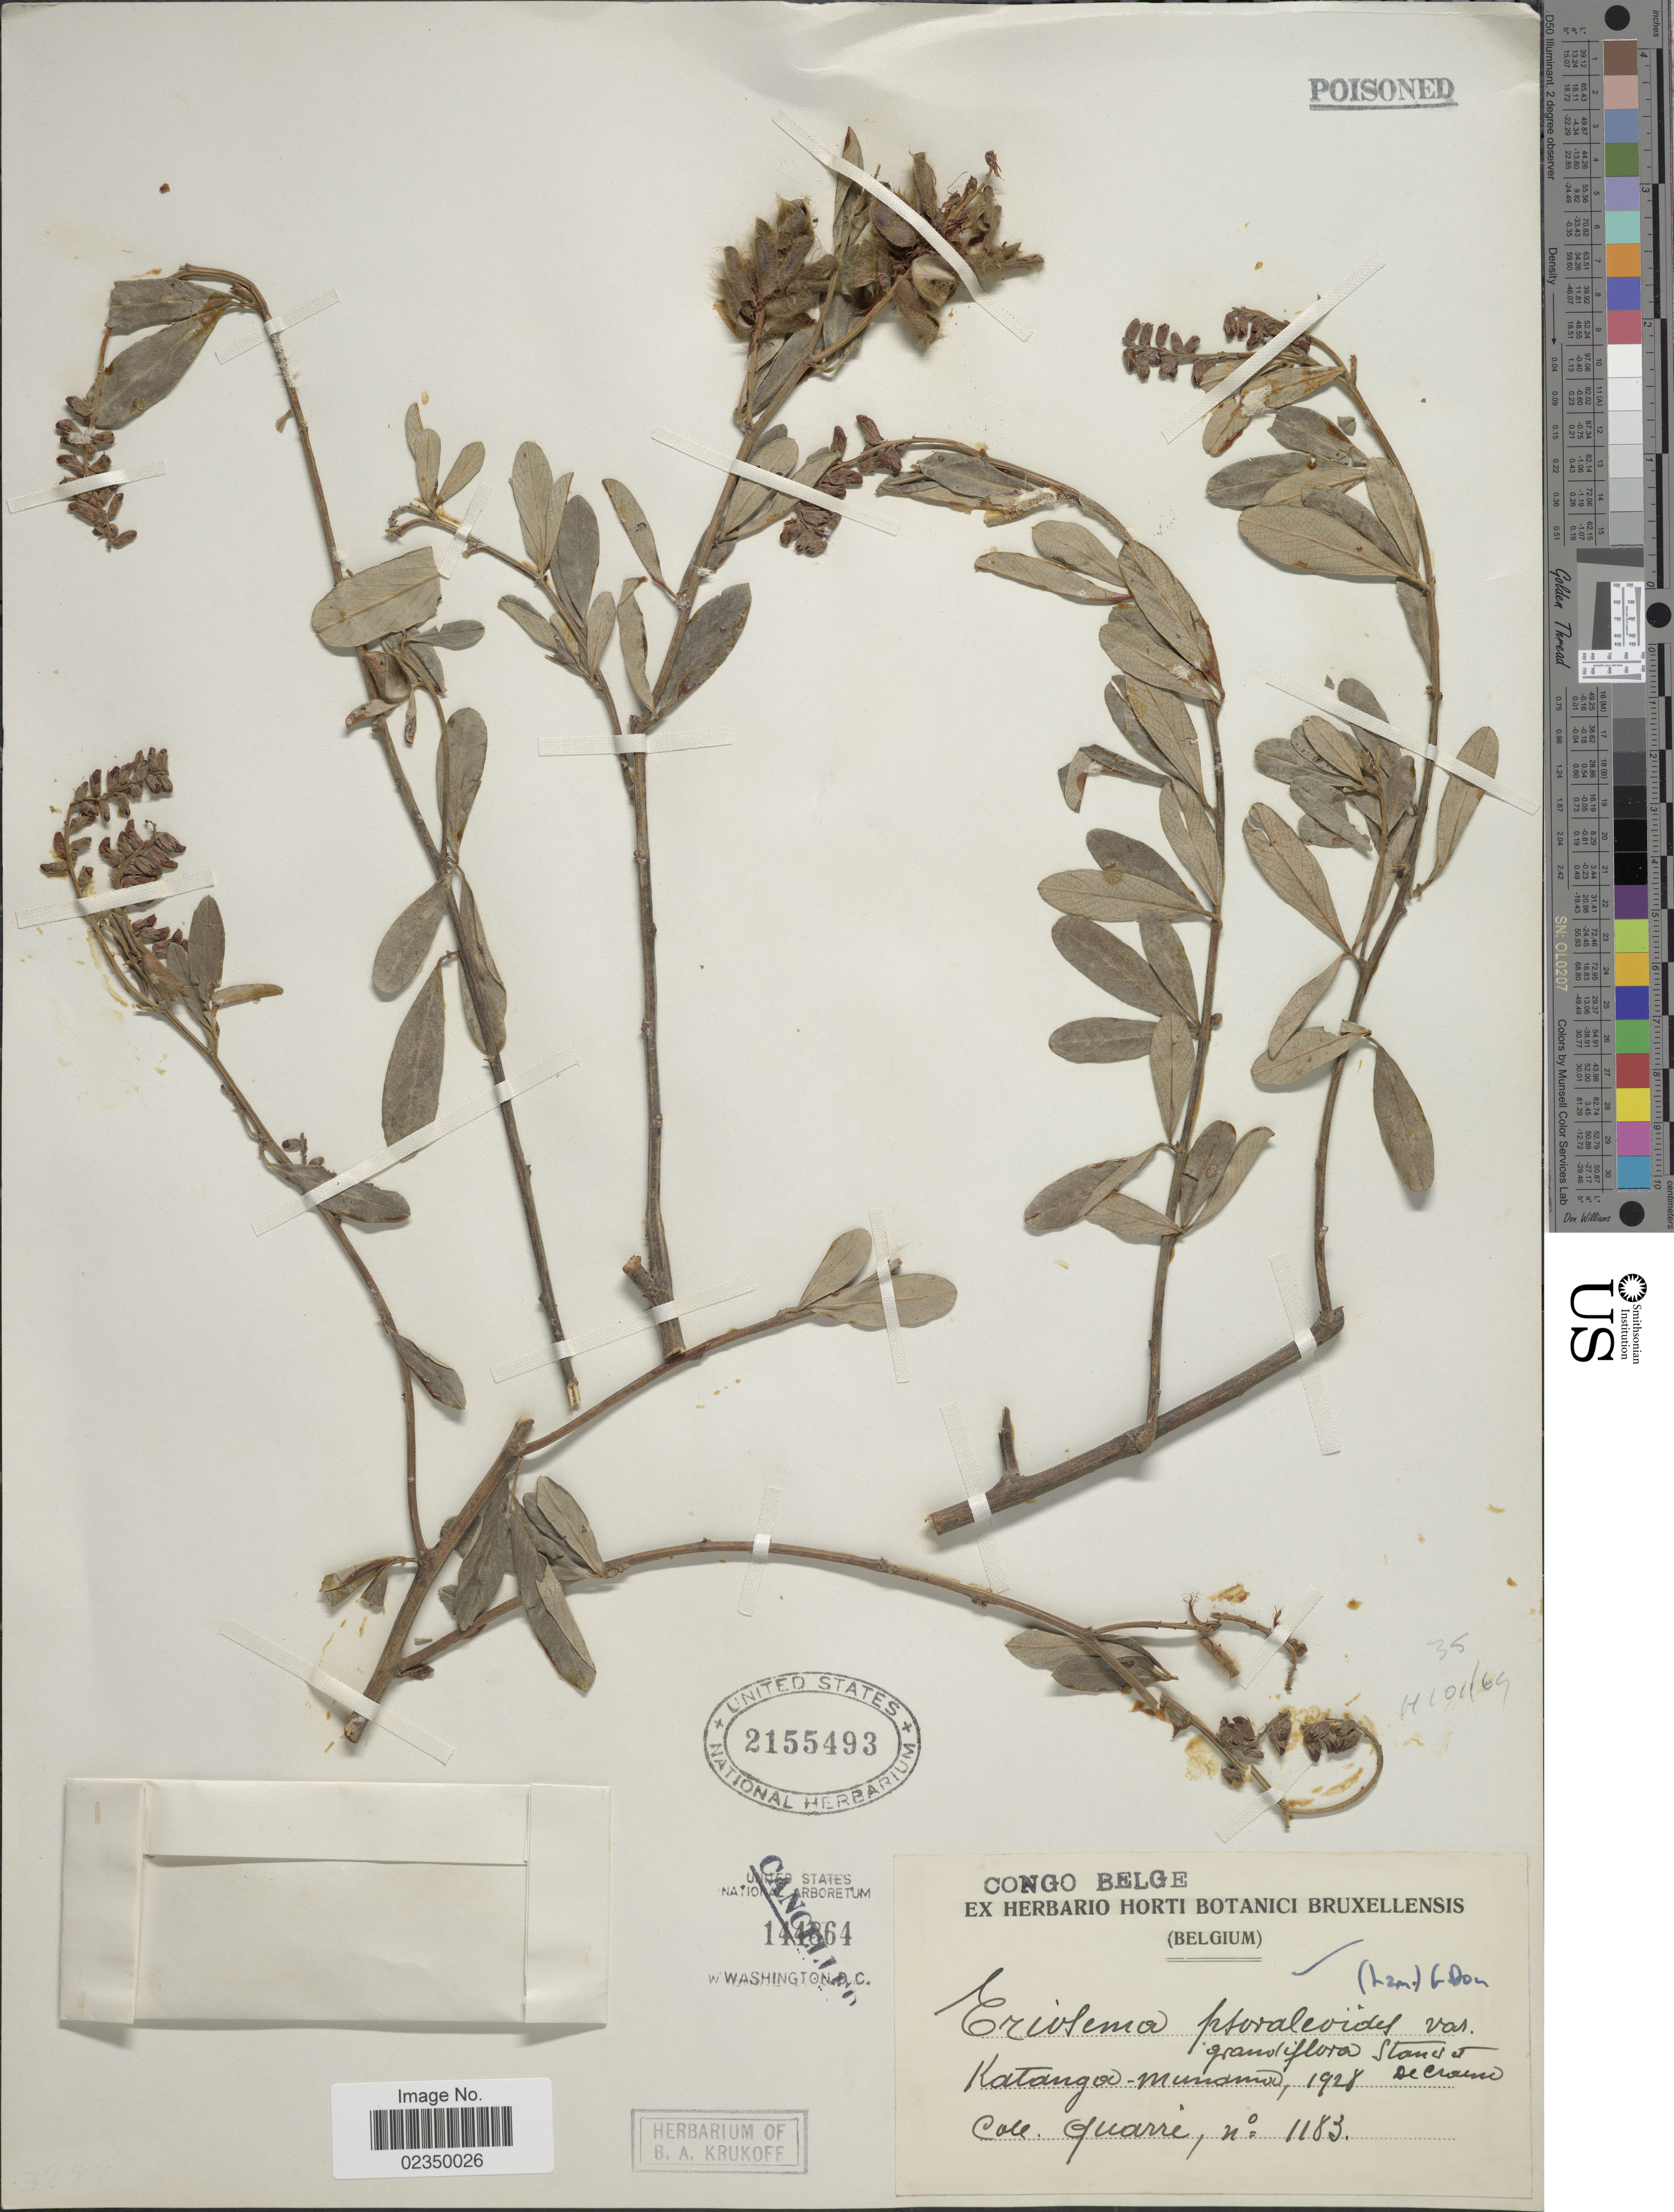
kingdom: Plantae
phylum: Tracheophyta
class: Magnoliopsida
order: Fabales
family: Fabaceae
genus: Eriosema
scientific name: Eriosema psoraloides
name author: (Lam.) G. Don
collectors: P. Quarre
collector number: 1183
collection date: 1928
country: Congo, Democratic Republic of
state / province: Haut-Katanga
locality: Congo Belge. Katanga-Munama.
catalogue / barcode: US 2155493